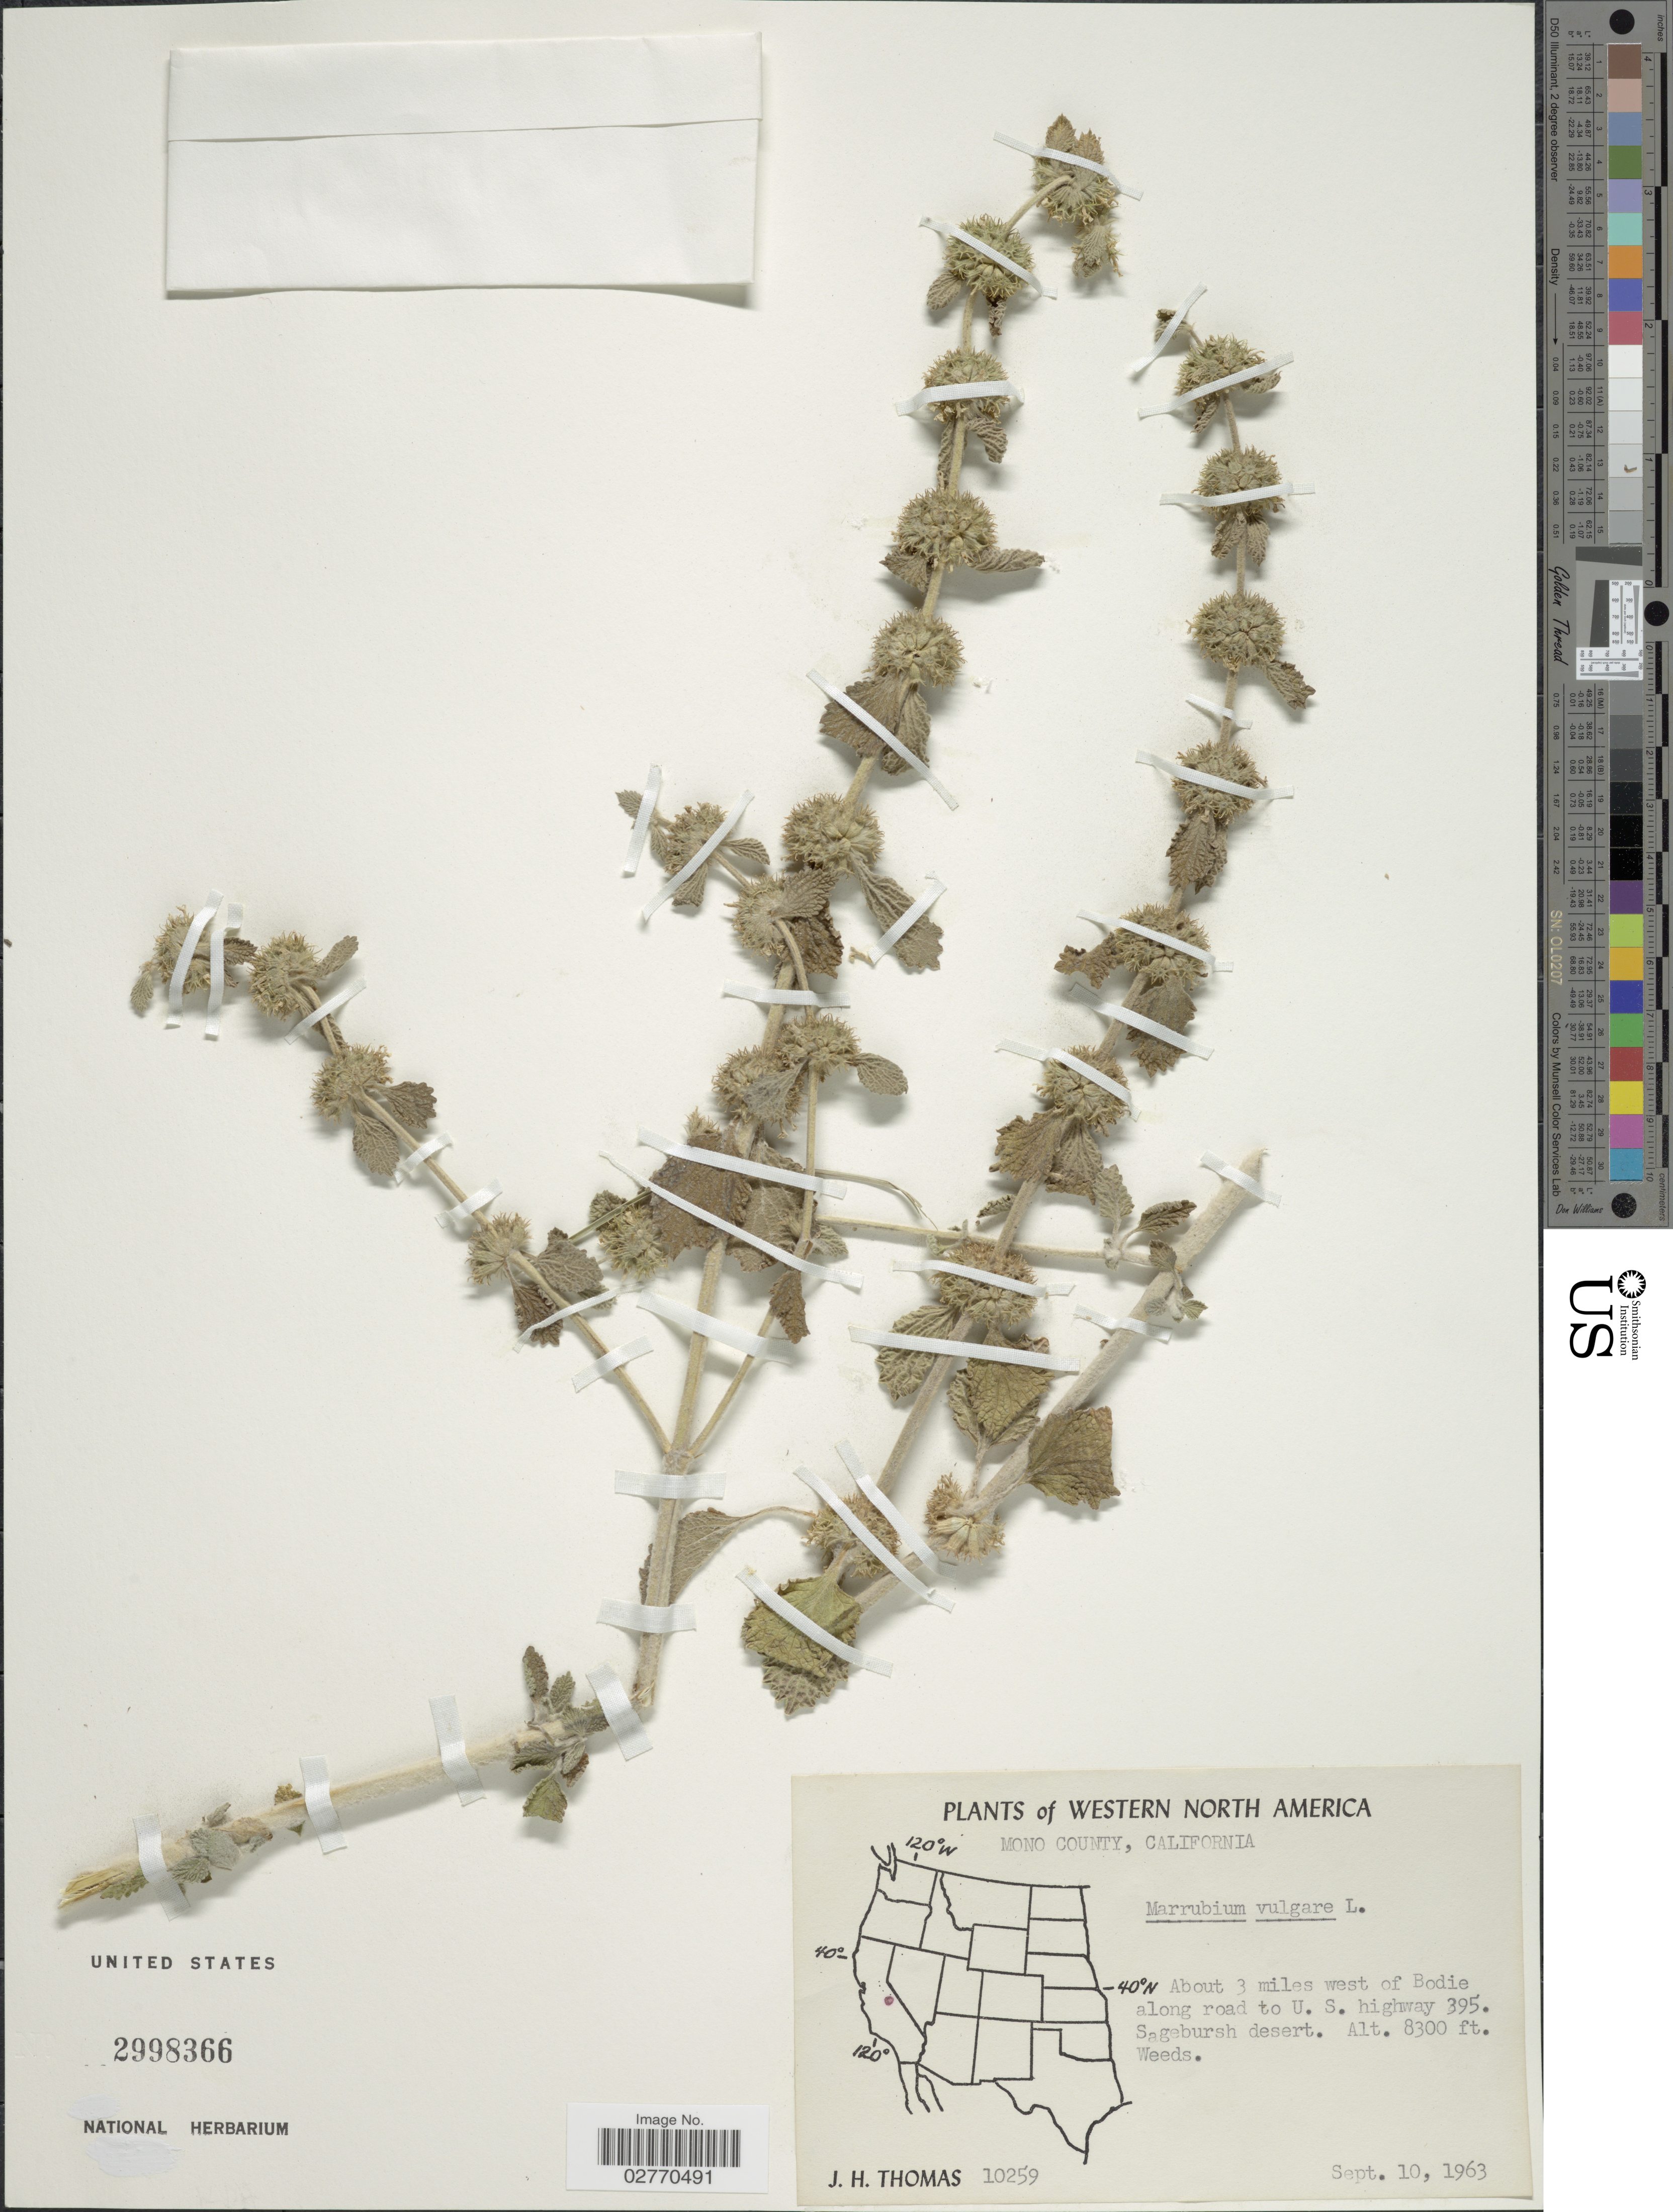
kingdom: Plantae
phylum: Tracheophyta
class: Magnoliopsida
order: Lamiales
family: Lamiaceae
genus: Marrubium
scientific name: Marrubium vulgare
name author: L.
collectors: J. H. Thomas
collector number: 10259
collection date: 1963-09-10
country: United States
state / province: California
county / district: Mono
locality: Western North America, Mono County, about 3 miles west of Bodie along road to U.S. highway 395, Sagebursh desert.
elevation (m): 2530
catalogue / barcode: US 2998366